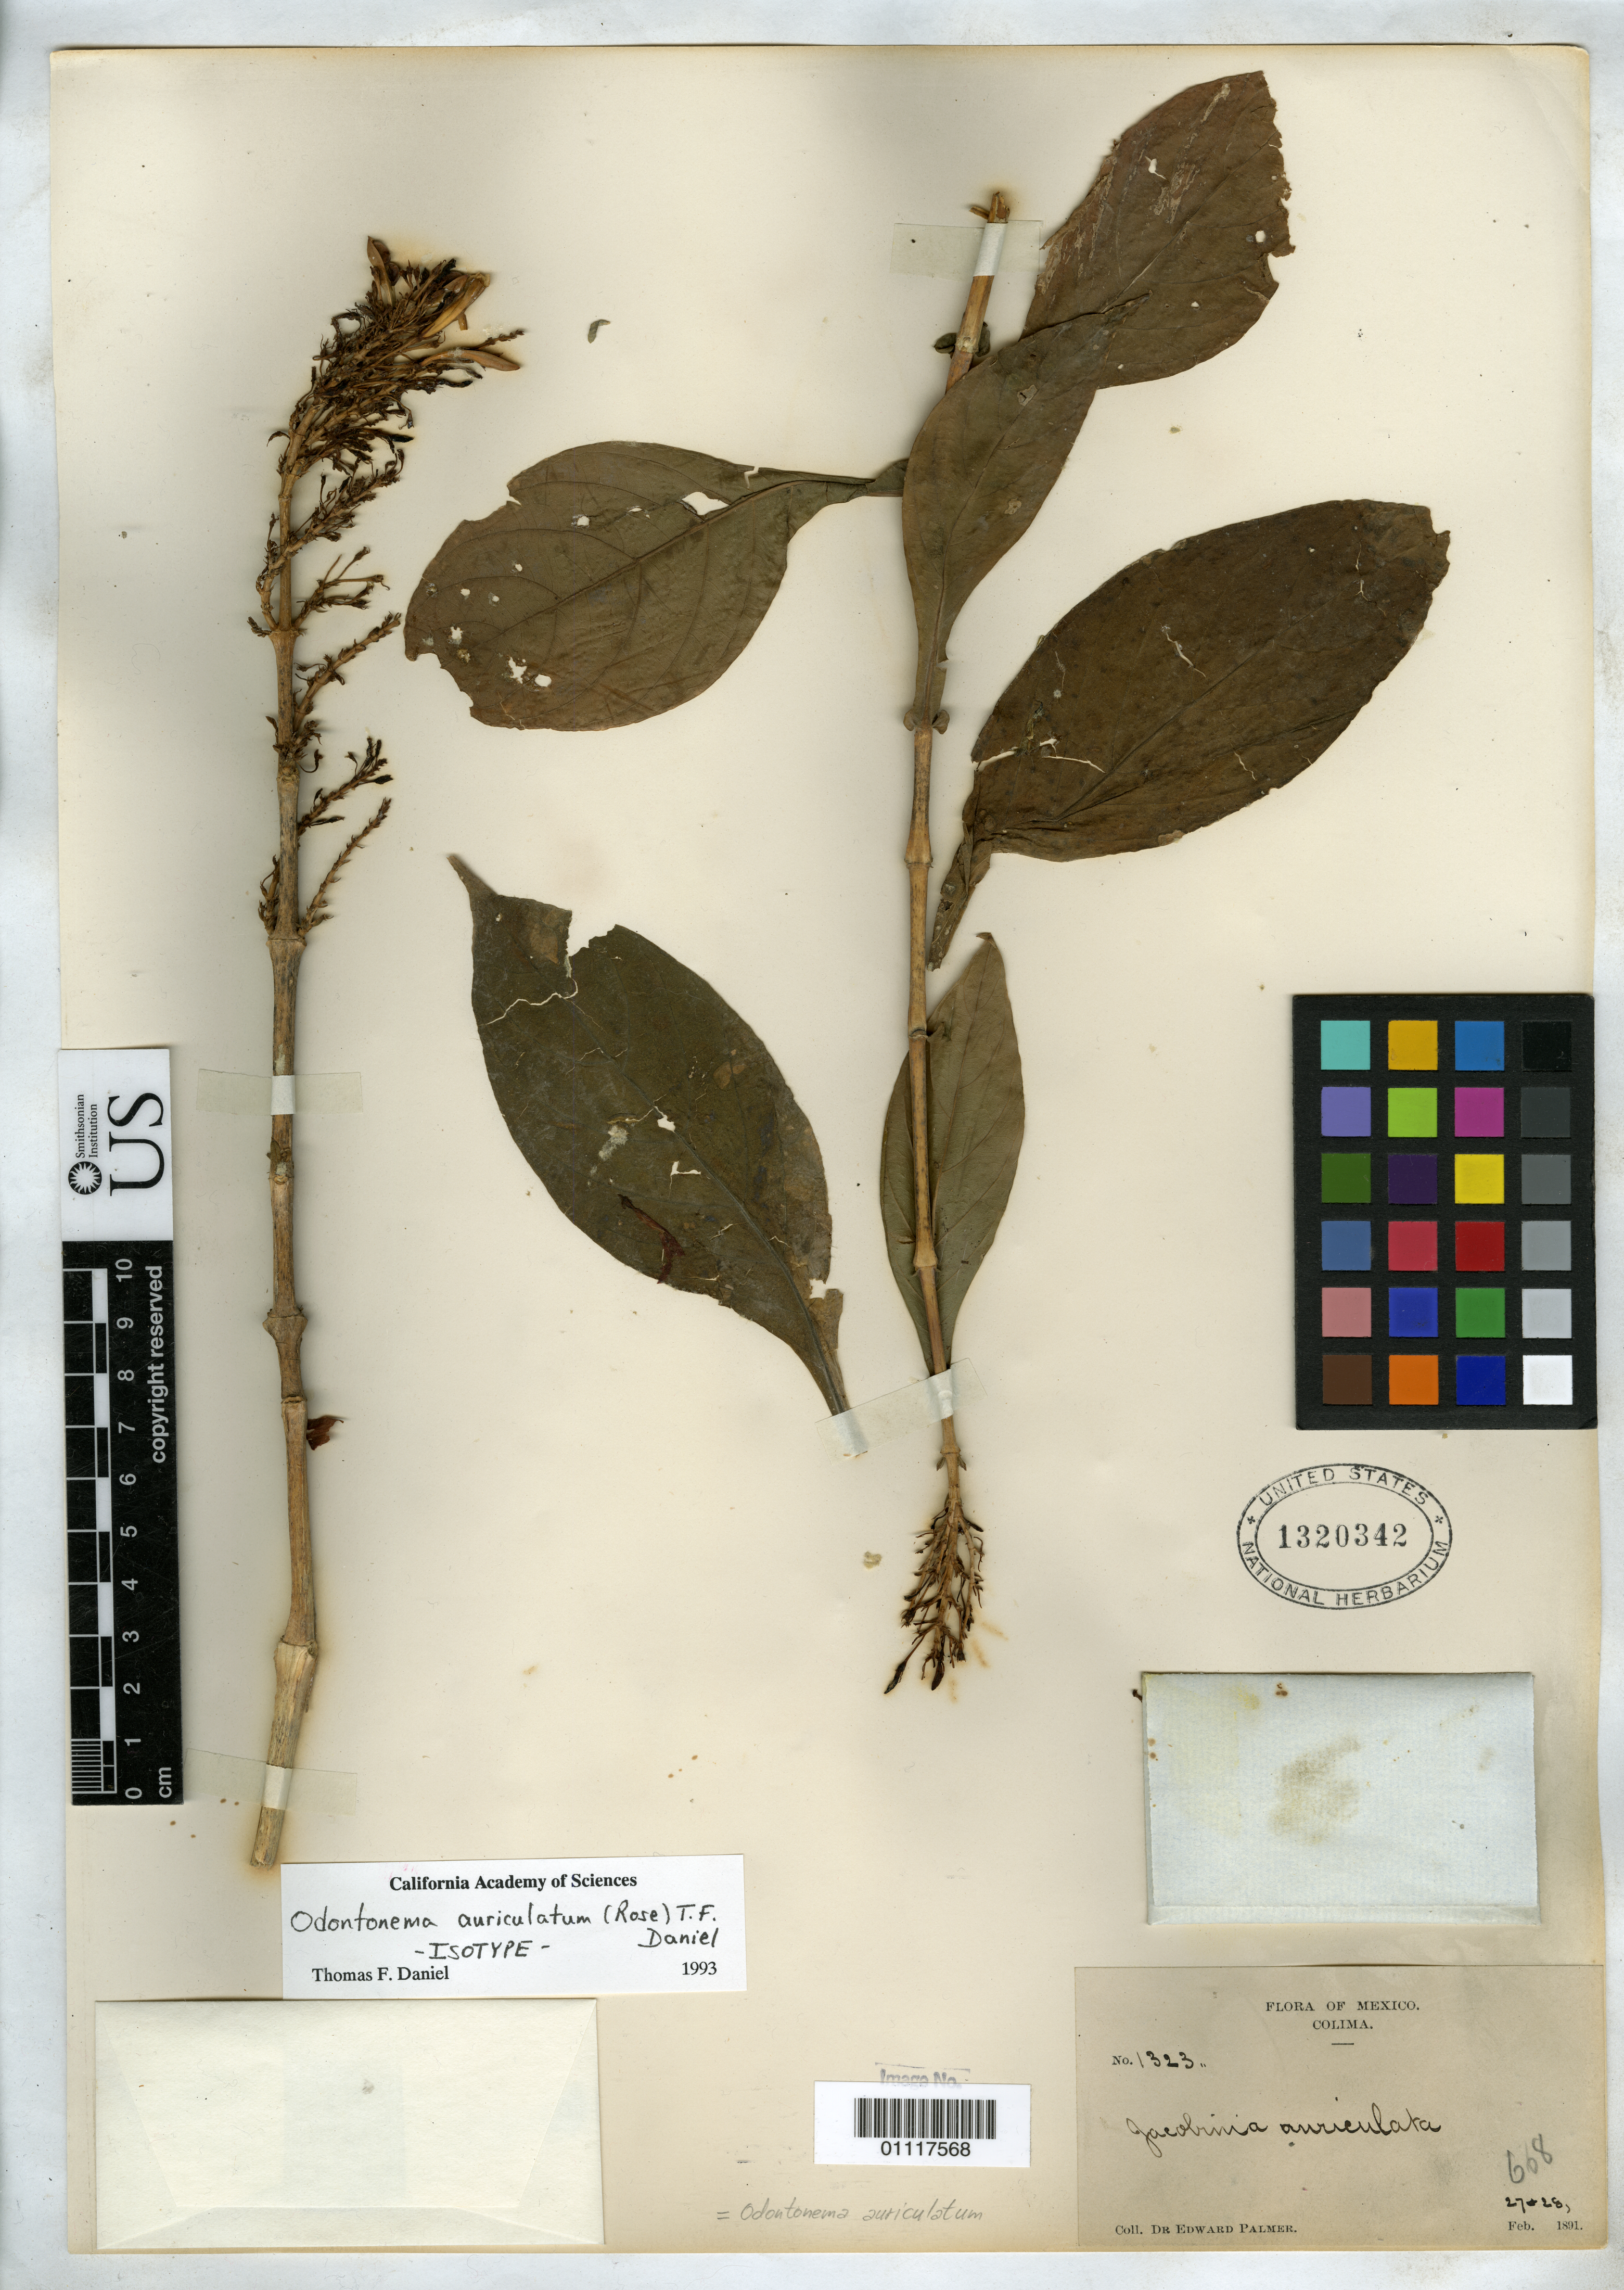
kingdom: Plantae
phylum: Tracheophyta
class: Magnoliopsida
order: Lamiales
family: Acanthaceae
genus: Jacobinia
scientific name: Jacobinia auriculata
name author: Rose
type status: Type Collection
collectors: E. Palmer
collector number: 1323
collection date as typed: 27 Feb 1891 to 28 Feb 1891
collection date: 1891-02-27/1891-02-28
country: Mexico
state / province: Colima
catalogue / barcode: US 1320342